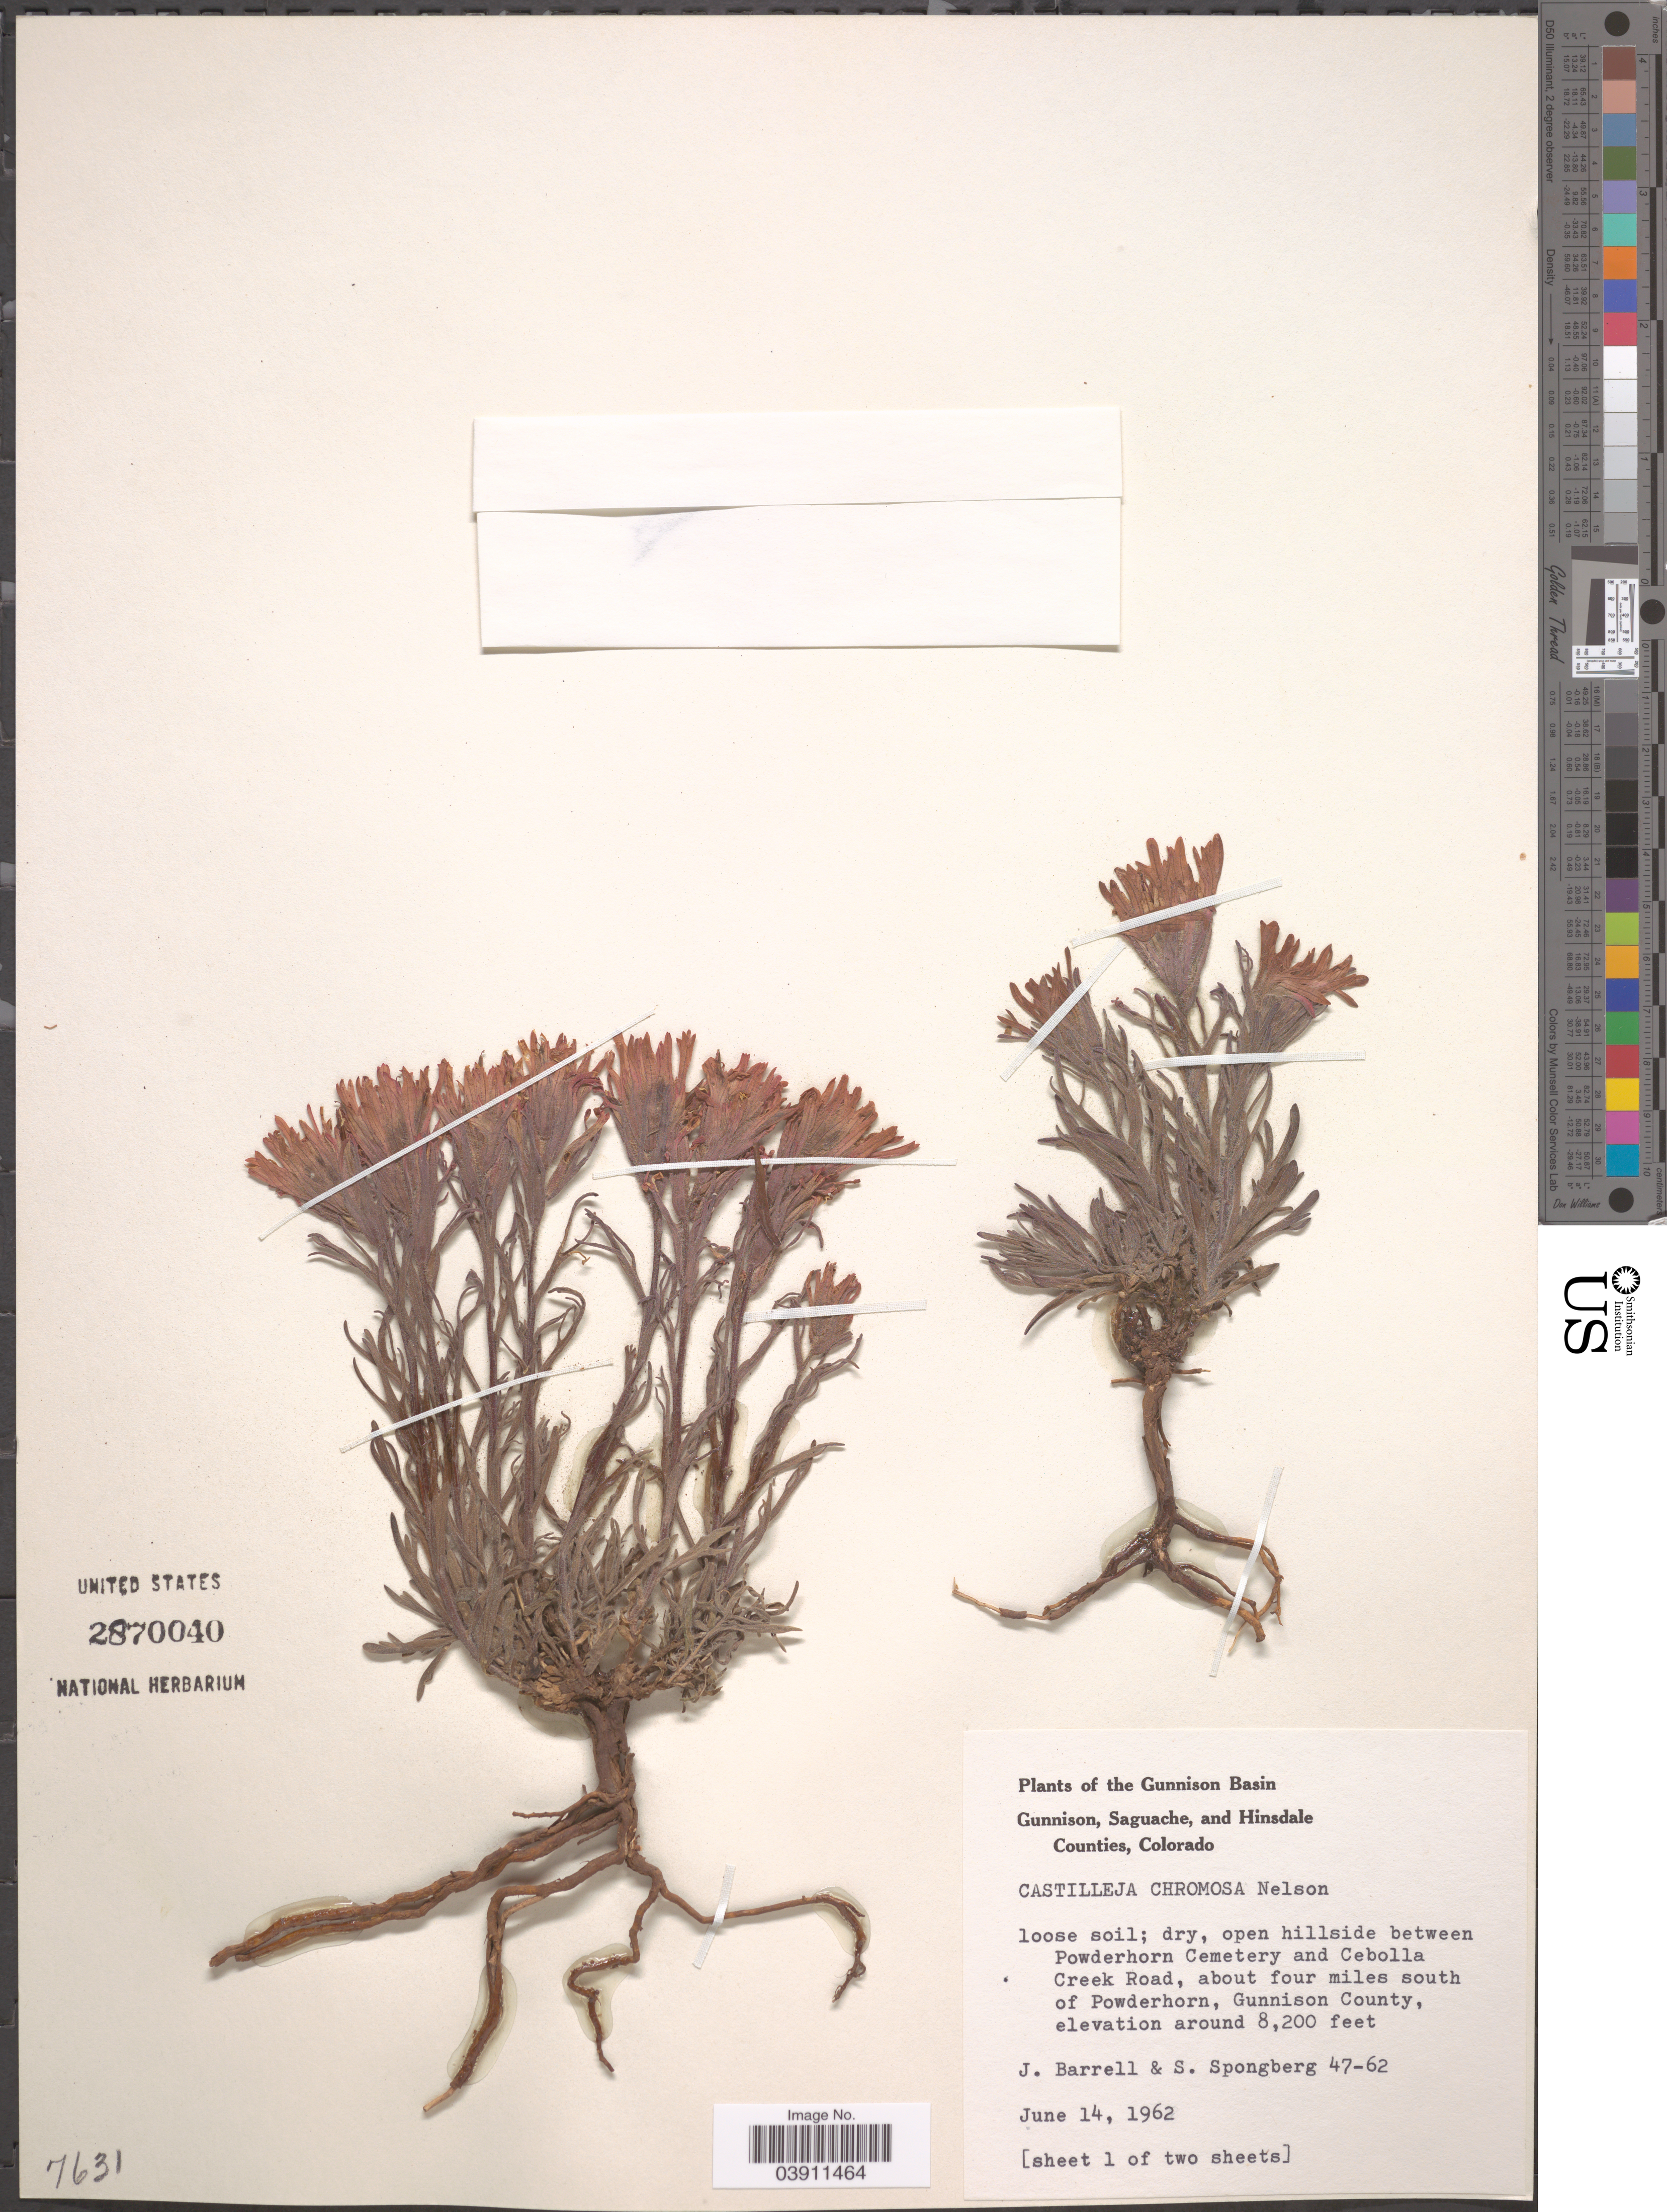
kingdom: Plantae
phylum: Tracheophyta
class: Magnoliopsida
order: Lamiales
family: Orobanchaceae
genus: Castilleja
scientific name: Castilleja chromosa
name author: A. Nelson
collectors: J. Barrell & S. A.Spongberg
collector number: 47-62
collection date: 1962-06-14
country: United States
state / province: Colorado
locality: Gunnison Basin. Open hillside between Powderhorn Cemetery and Cebolla Creek Road, about four miles south of Powderhorn, Gunnison County.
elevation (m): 2499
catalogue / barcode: US 2870040